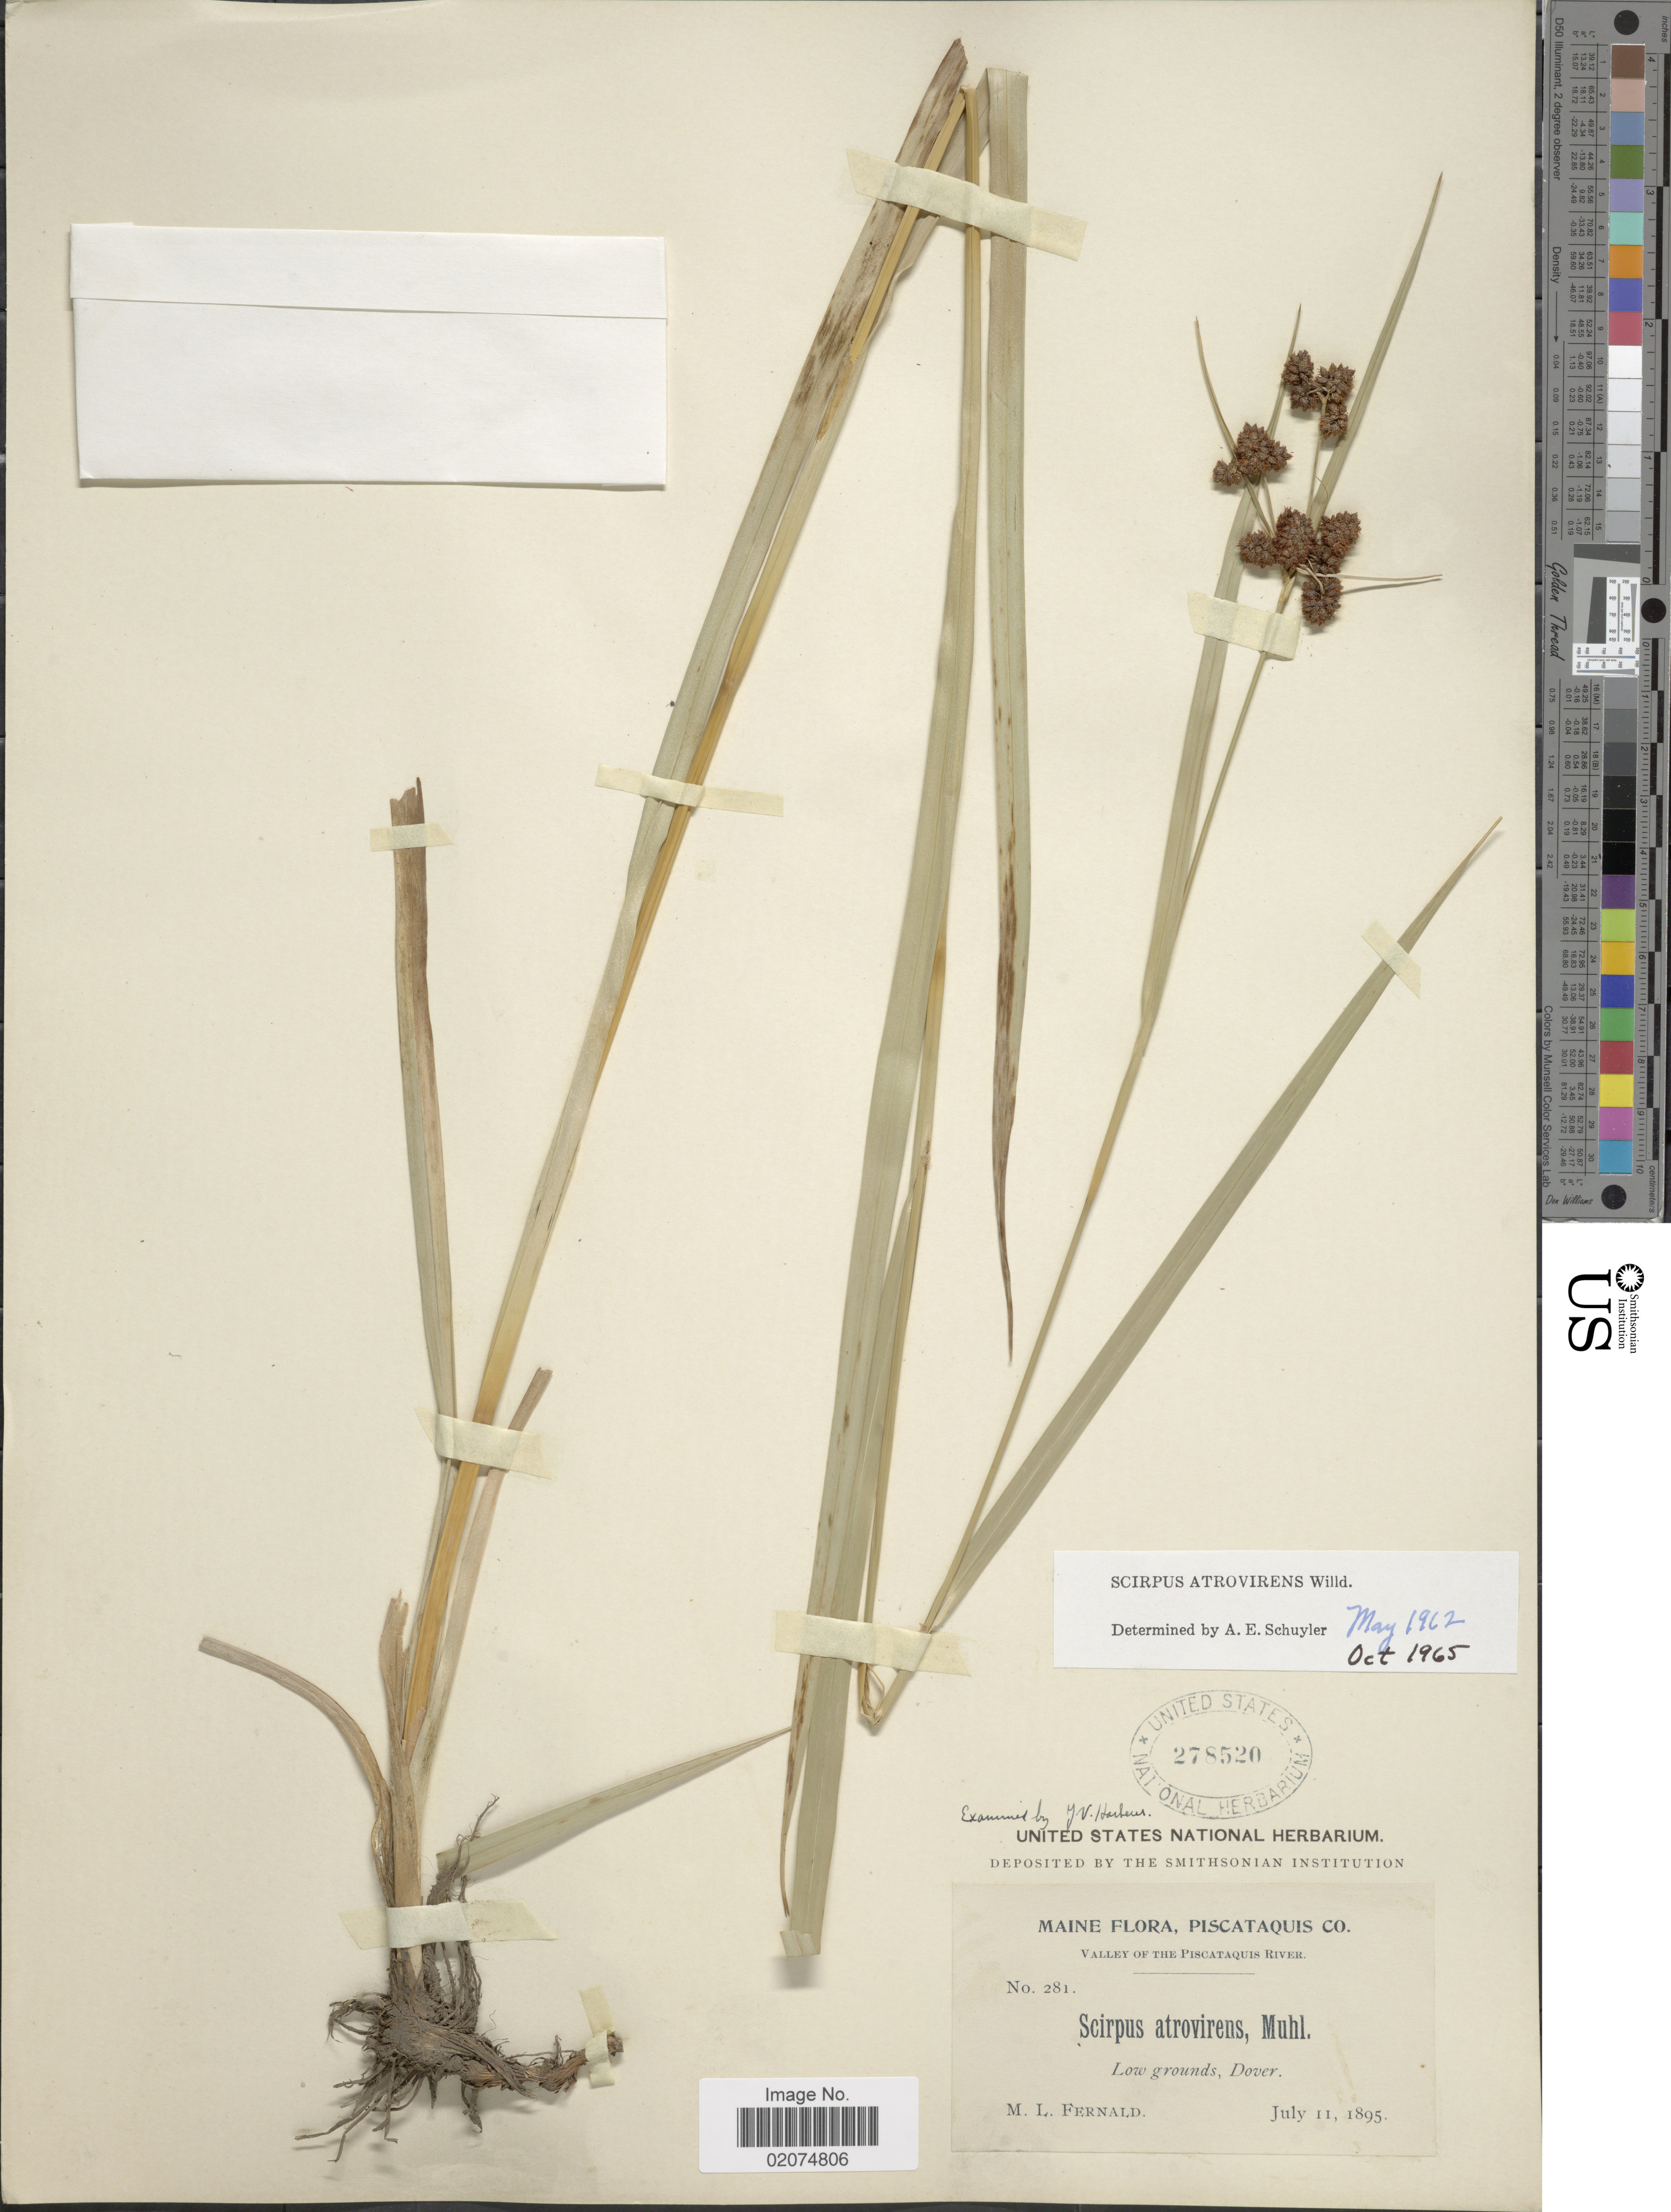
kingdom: Plantae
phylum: Tracheophyta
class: Liliopsida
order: Poales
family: Cyperaceae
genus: Scirpus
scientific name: Scirpus atrovirens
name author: Willd.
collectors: M. L. Fernald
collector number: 281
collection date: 1895-07-11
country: United States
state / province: Maine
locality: Piscataquis Co., Valley of the Piscataquis River, Dover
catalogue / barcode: US 278520